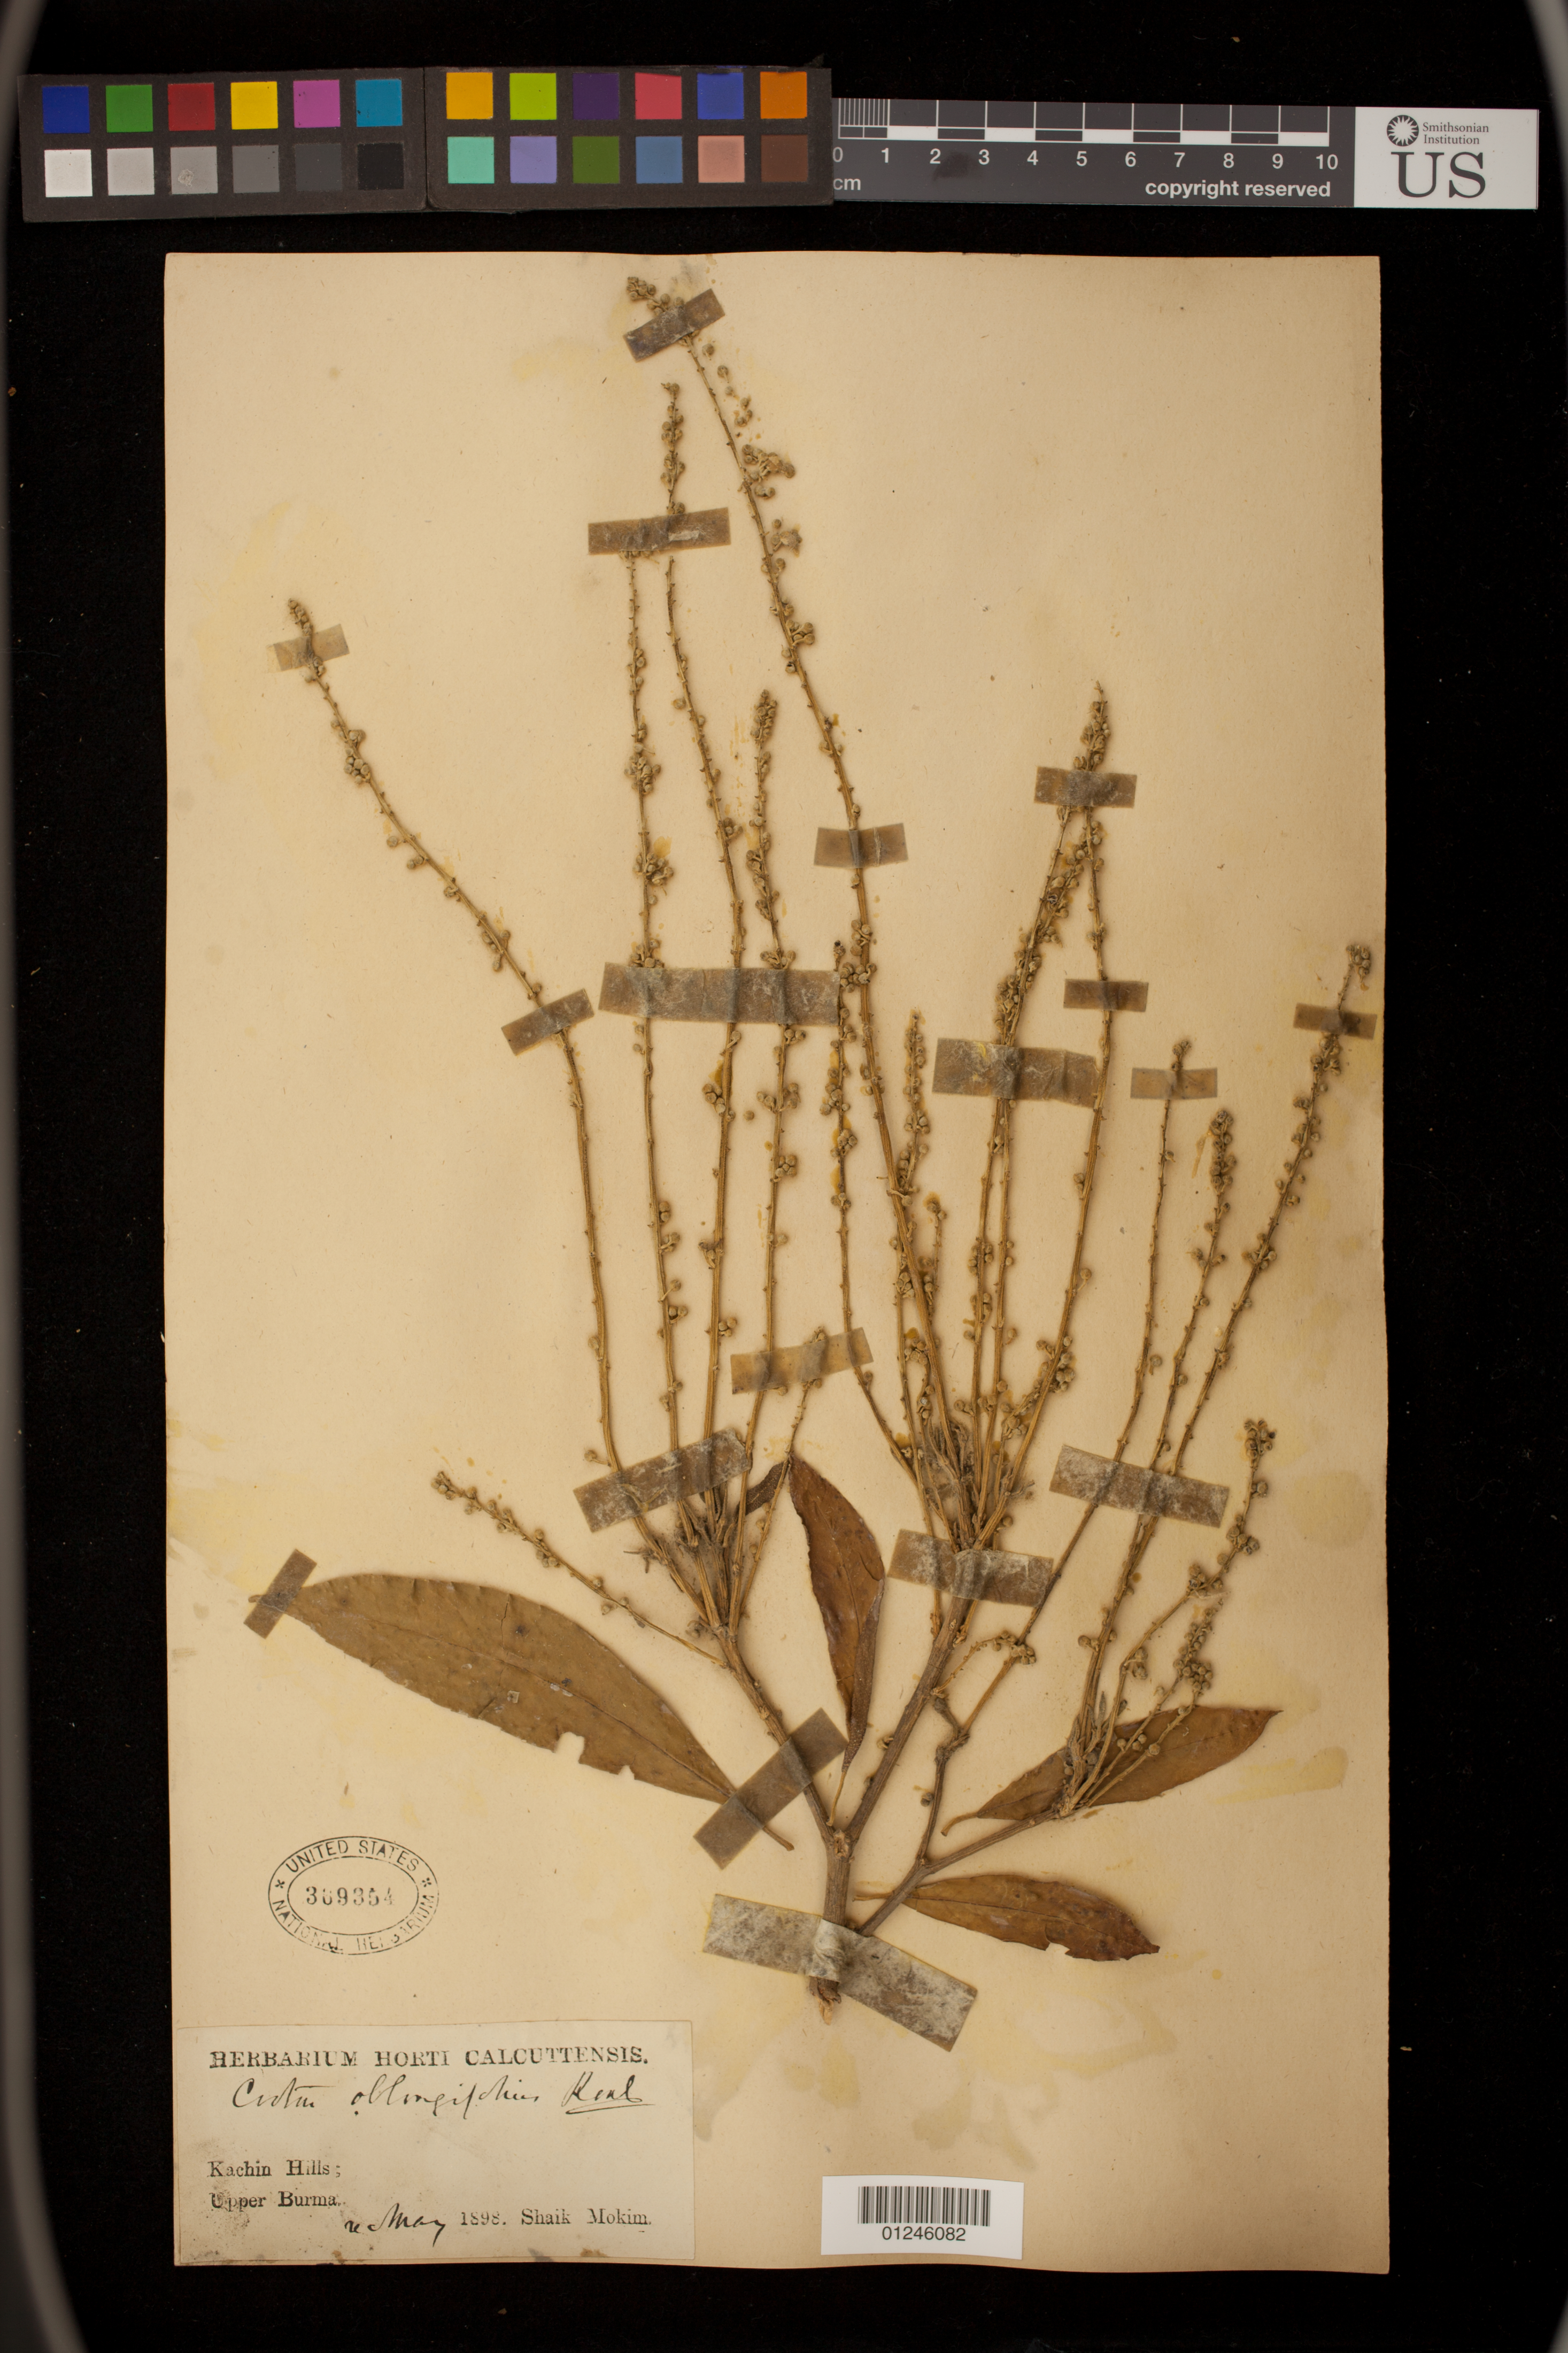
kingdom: Plantae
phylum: Tracheophyta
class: Magnoliopsida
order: Malpighiales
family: Euphorbiaceae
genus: Croton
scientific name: Croton oblongifolius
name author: Roxb.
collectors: S. Mokim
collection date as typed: May 1898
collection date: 1898-05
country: Myanmar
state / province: Kachin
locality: Kachin Hills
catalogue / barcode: US 369354